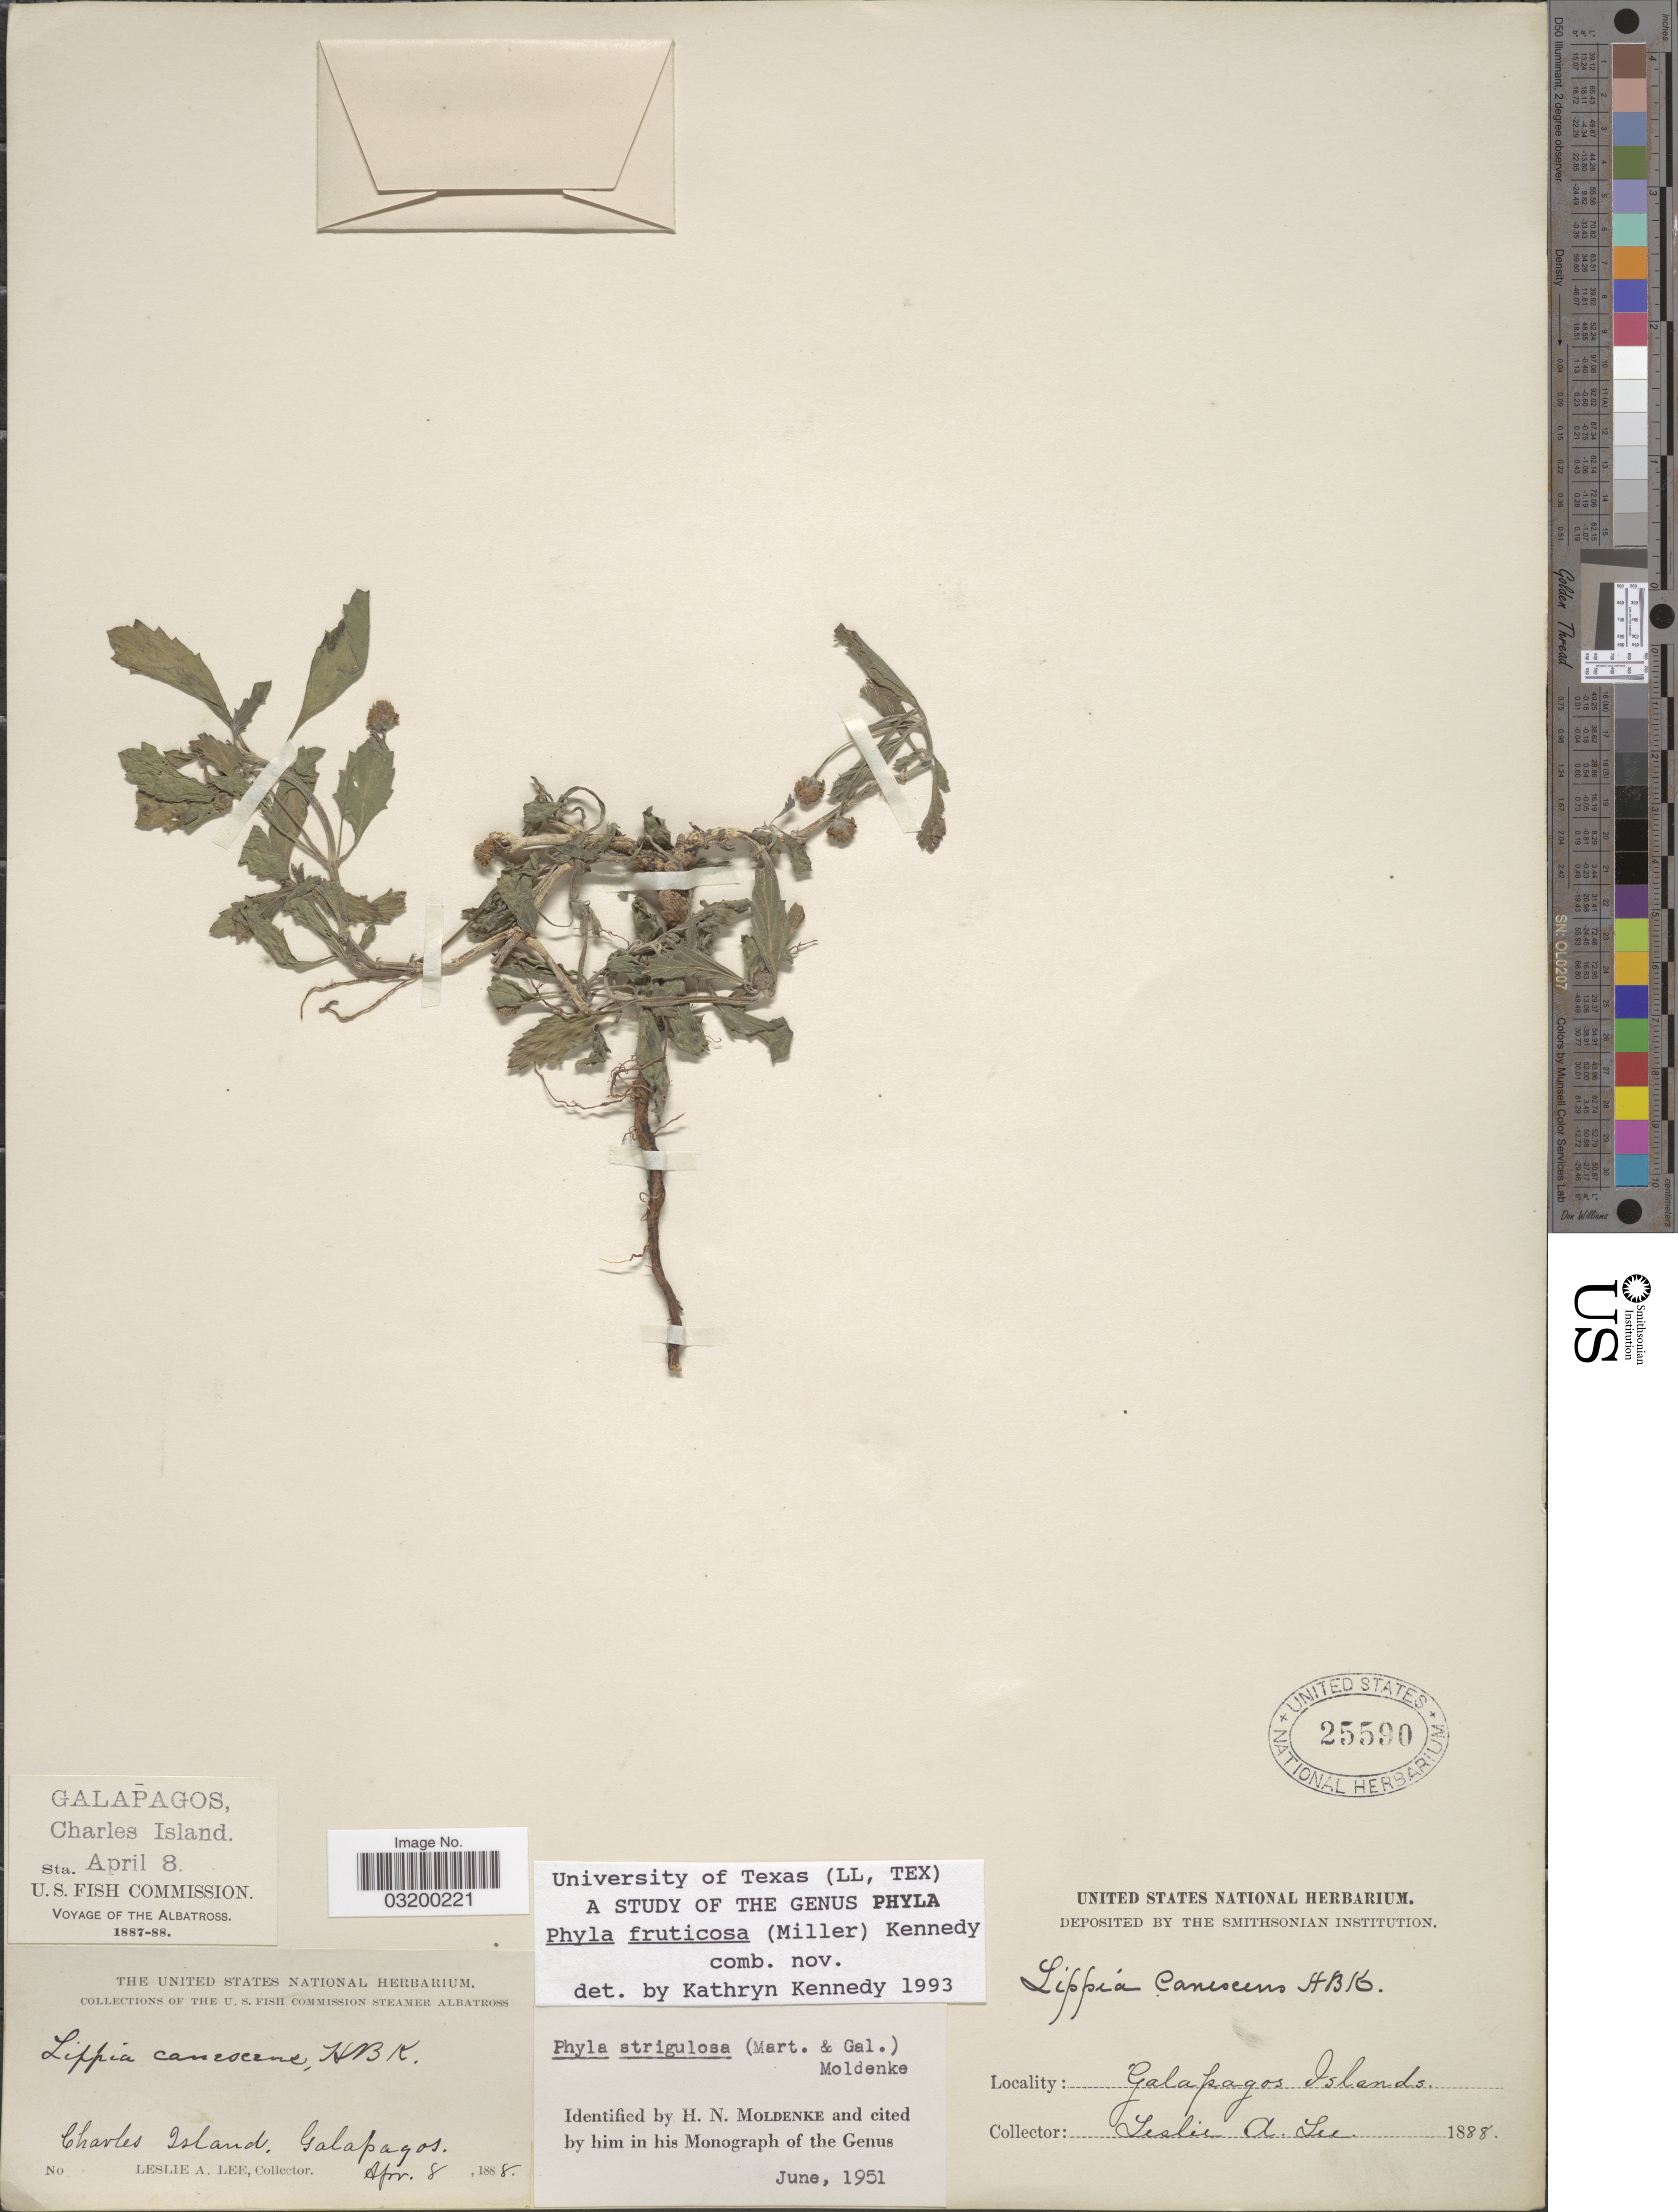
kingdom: Plantae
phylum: Tracheophyta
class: Magnoliopsida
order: Lamiales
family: Verbenaceae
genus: Phyla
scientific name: Phyla fruticosa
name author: (Mill.) K. Kenn. ex Wunderlin & B.F. Hansen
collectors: L. Lee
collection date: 1888-04-08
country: Ecuador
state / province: Colón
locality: Charles Island, Galapagos Islands.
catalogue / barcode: US 25590